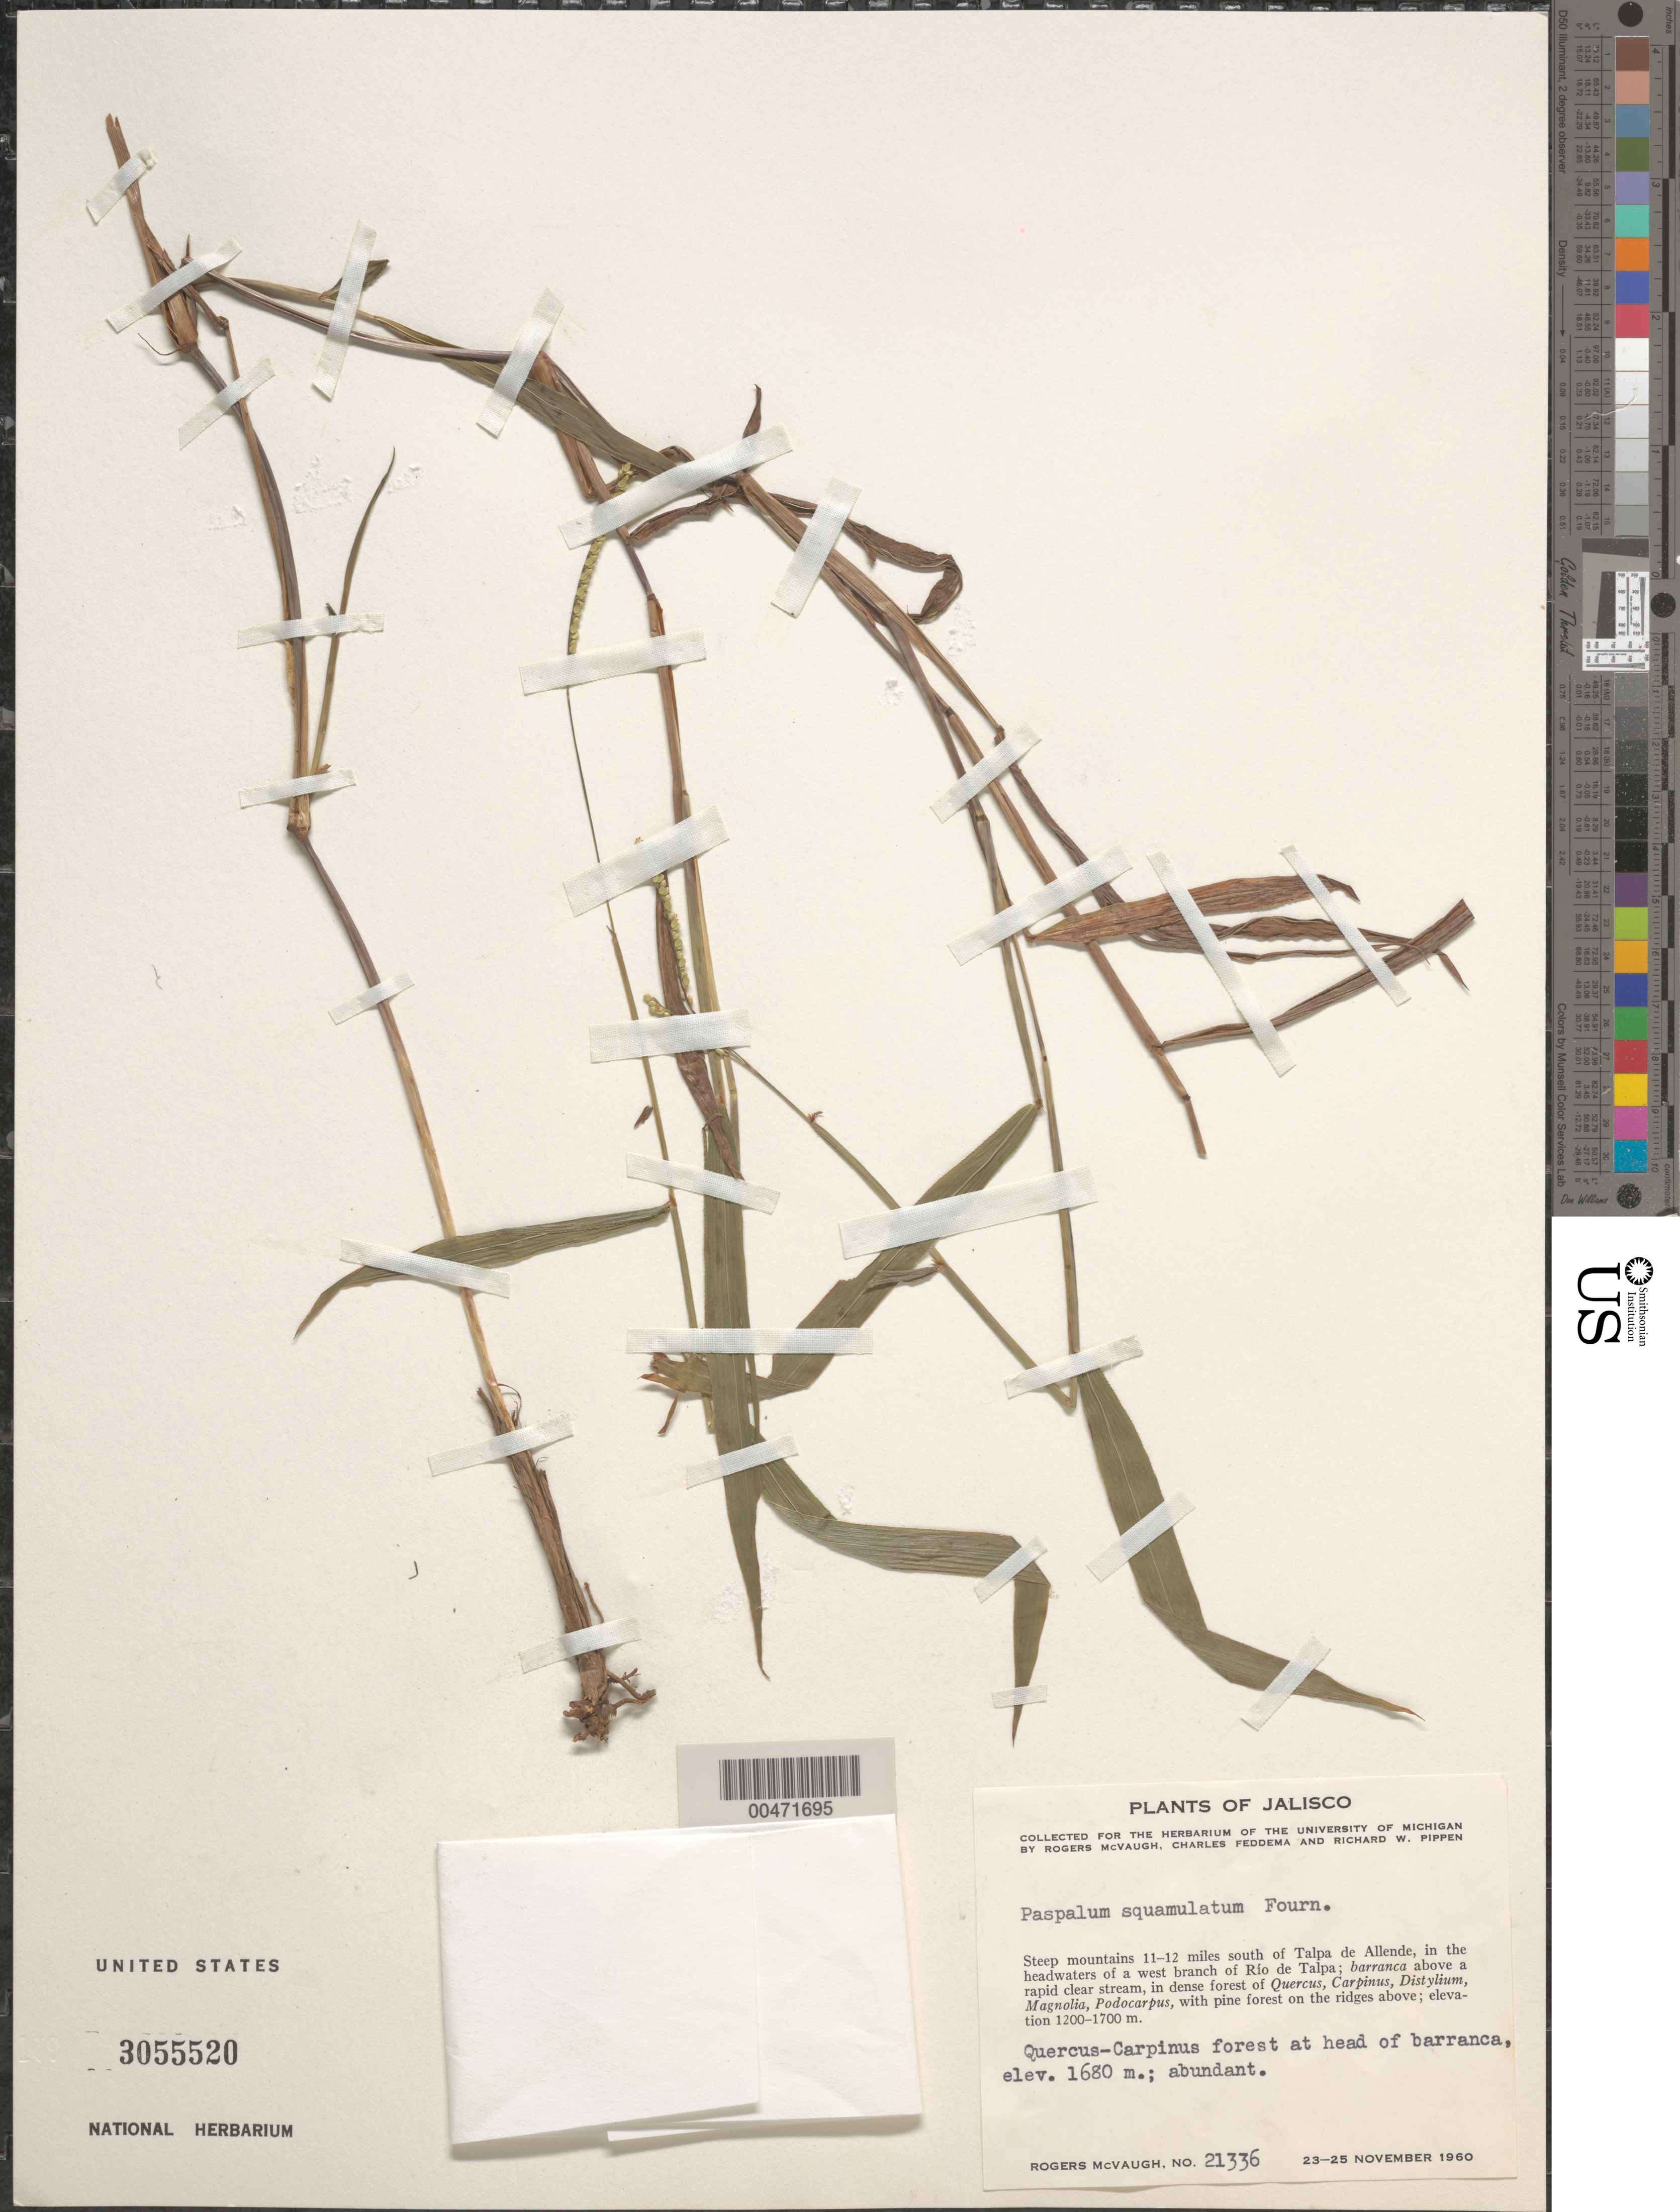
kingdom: Plantae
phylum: Tracheophyta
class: Liliopsida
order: Poales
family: Poaceae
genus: Paspalum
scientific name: Paspalum squamulatum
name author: E. Fourn.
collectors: R. McVaugh, C. Feddema & R. W. Pippen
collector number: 21336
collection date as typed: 23 Nov 1960 to 25 Nov 1960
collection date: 1960-11-23/1960-11-25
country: Mexico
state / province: Jalisco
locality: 11-12 mi S of Talpa de Allende, in the headwaters of W branch of R¡o de Talpa, at head of barranca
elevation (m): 1680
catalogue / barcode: US 3055520